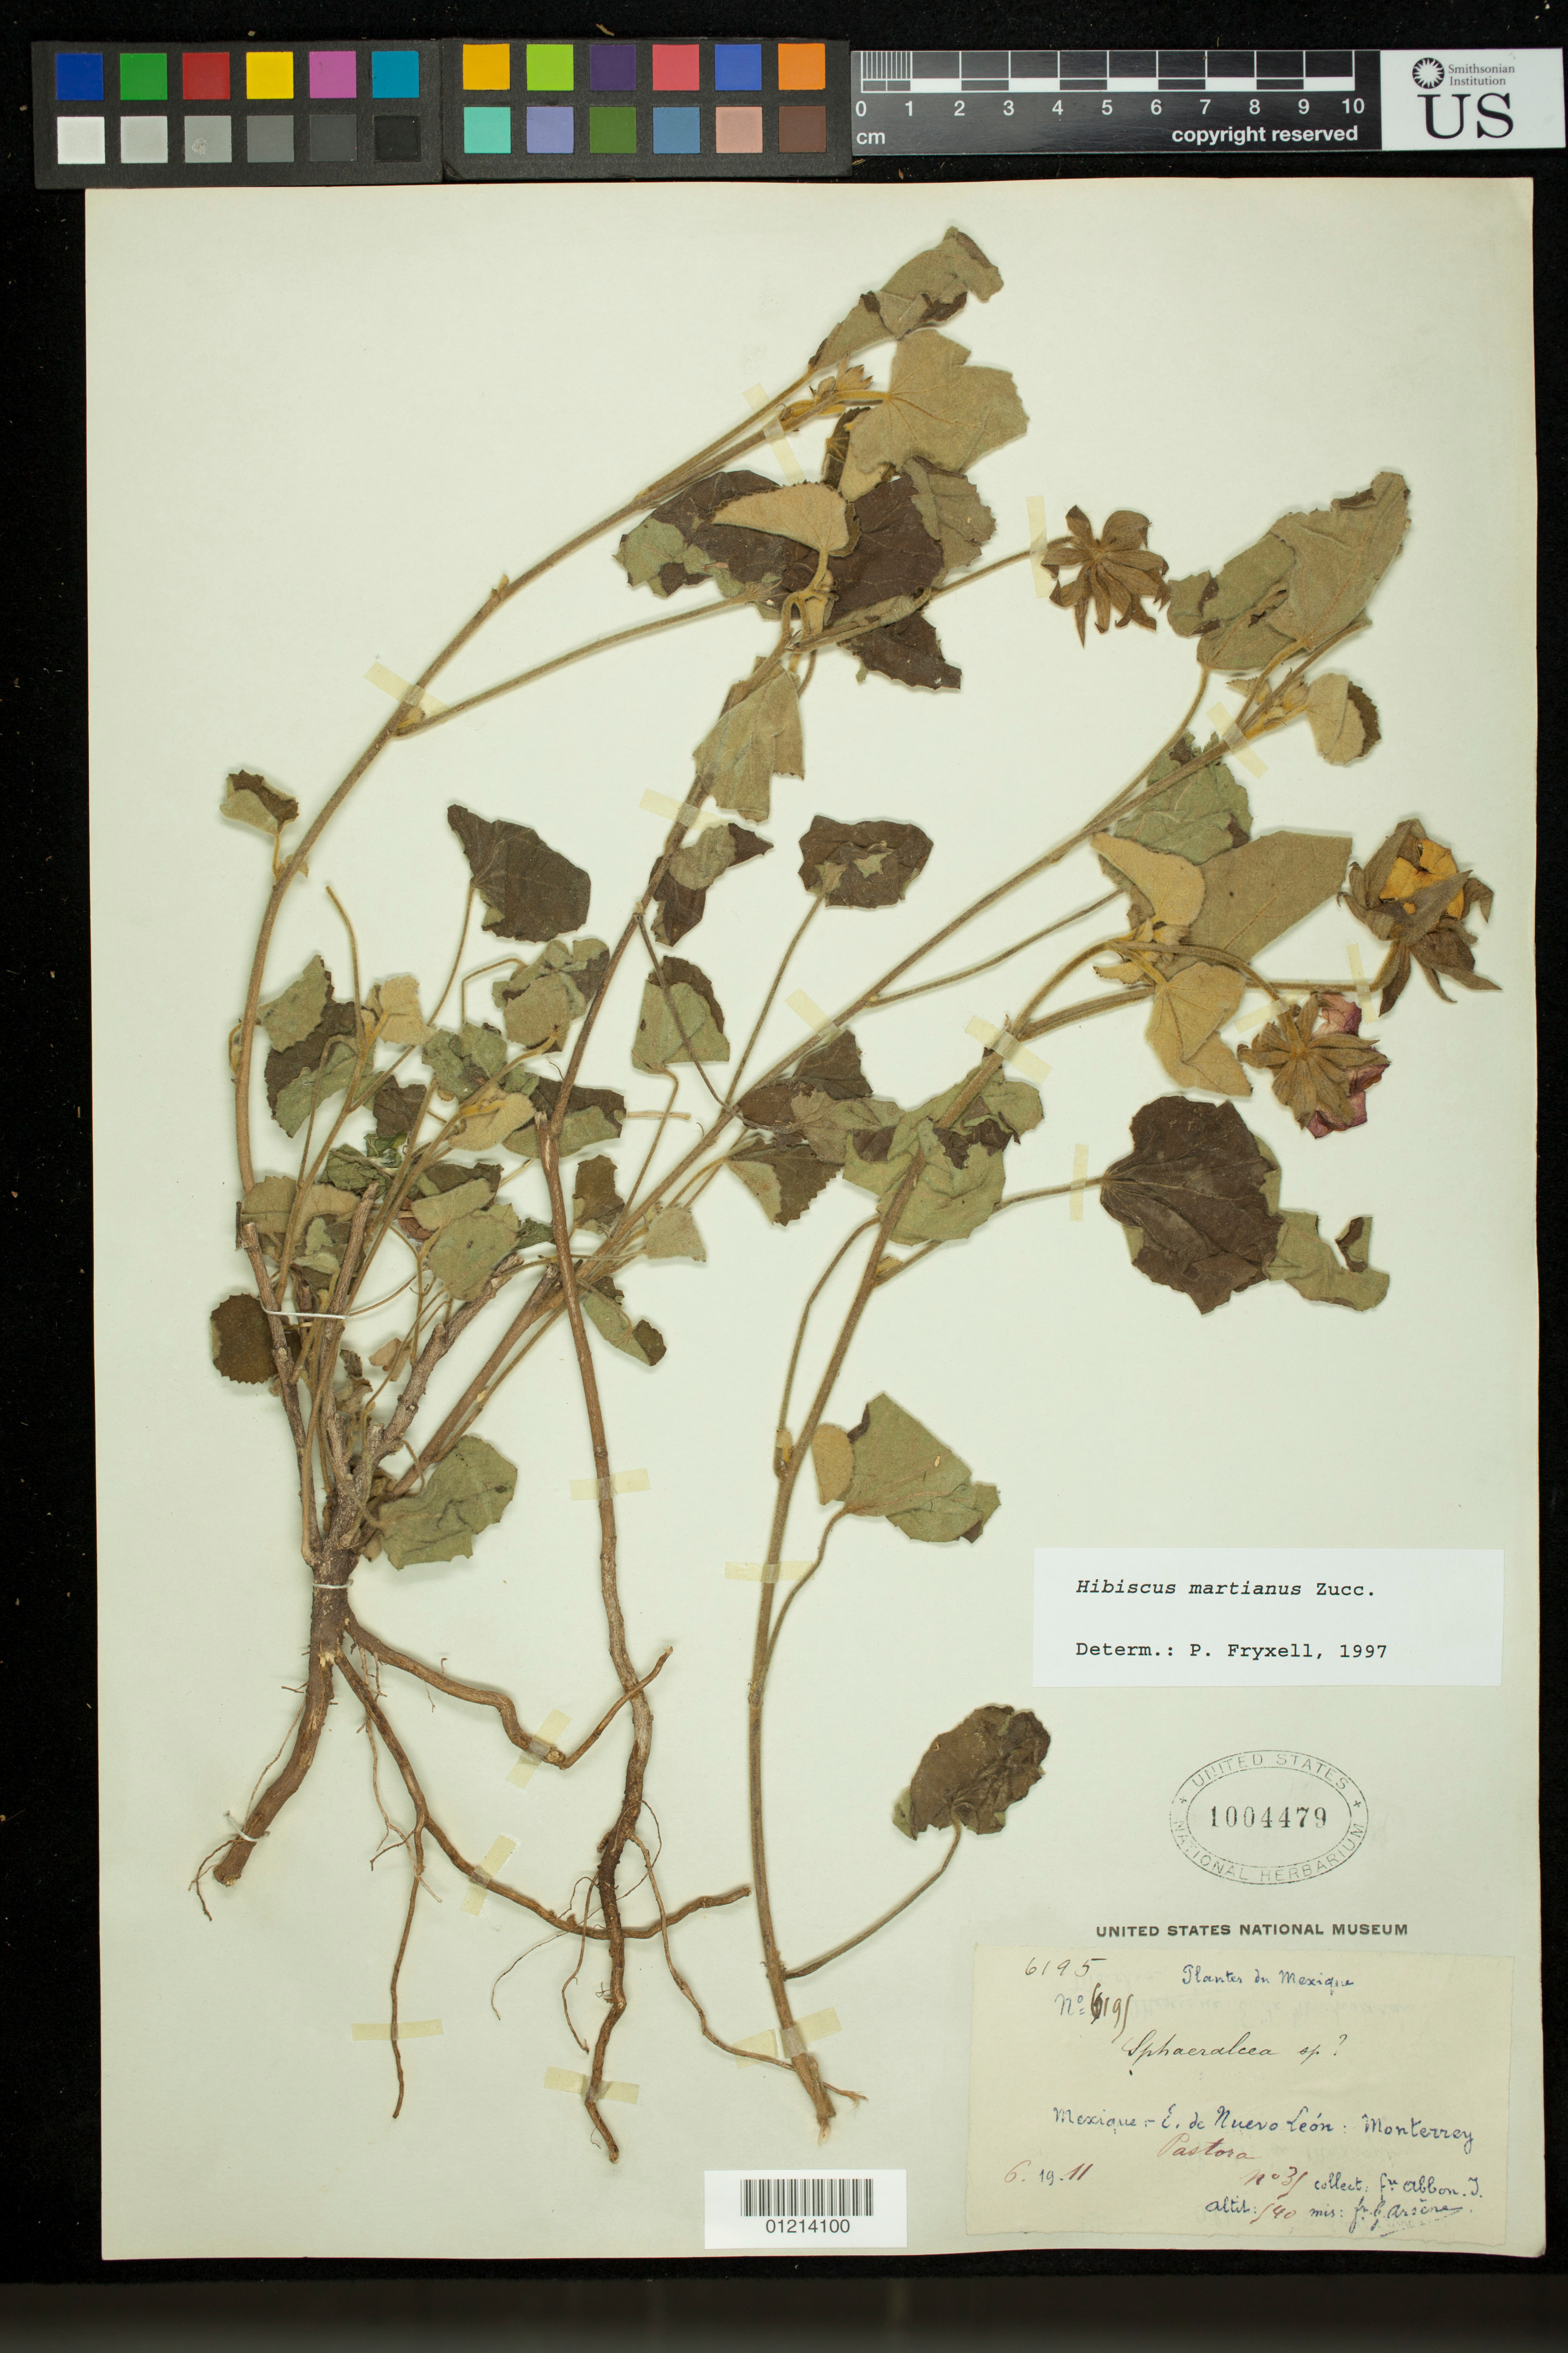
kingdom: Plantae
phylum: Tracheophyta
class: Magnoliopsida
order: Malvales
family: Malvaceae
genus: Hibiscus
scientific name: Hibiscus martianus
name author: Zucc.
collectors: Bro. Abbon & Bro. G. Arsène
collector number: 6195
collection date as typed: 19 Jun 1911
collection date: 1911-06-19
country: Mexico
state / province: Nuevo León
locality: Mexique E. de Nuevo León: Monterrey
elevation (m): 540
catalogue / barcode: US 1004479